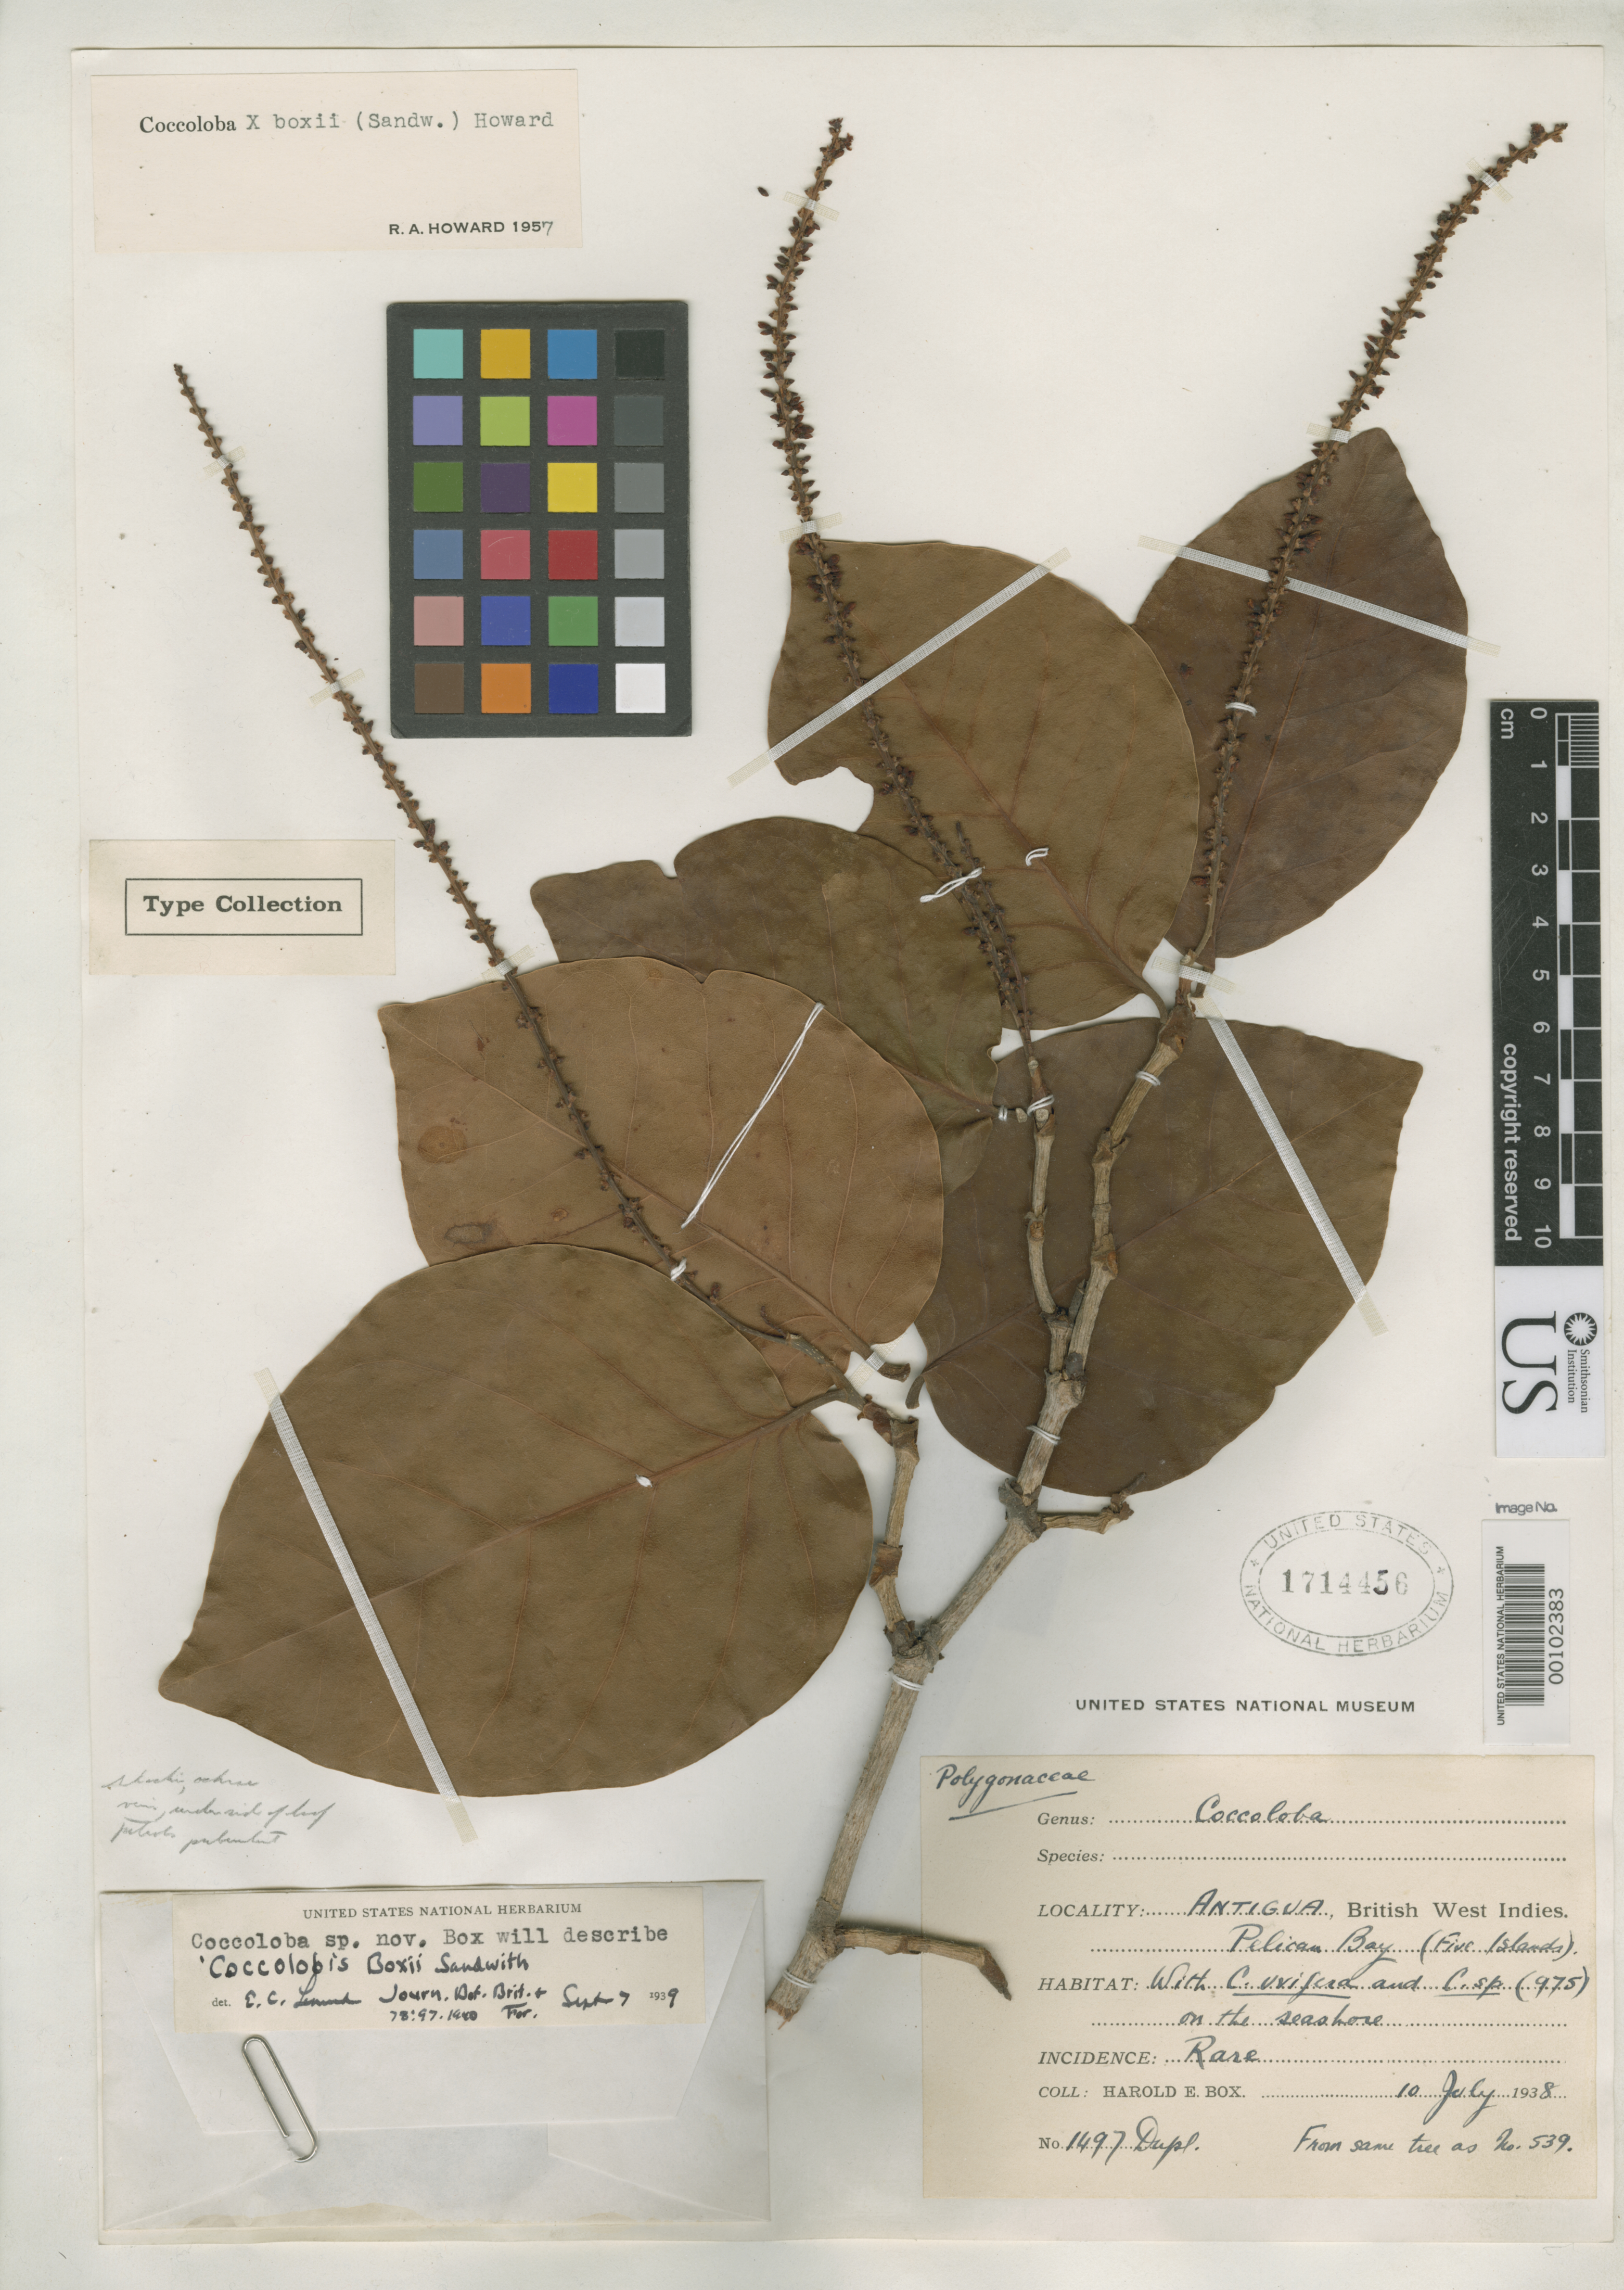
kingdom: Plantae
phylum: Tracheophyta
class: Magnoliopsida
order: Caryophyllales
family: Polygonaceae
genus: Coccolobis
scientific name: Coccolobis boxii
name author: Sandwith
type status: Isotype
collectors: H. E. Box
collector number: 1497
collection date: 1937-02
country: Antigua and Barbuda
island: Antigua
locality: Pelican Bay.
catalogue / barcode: US 1714456